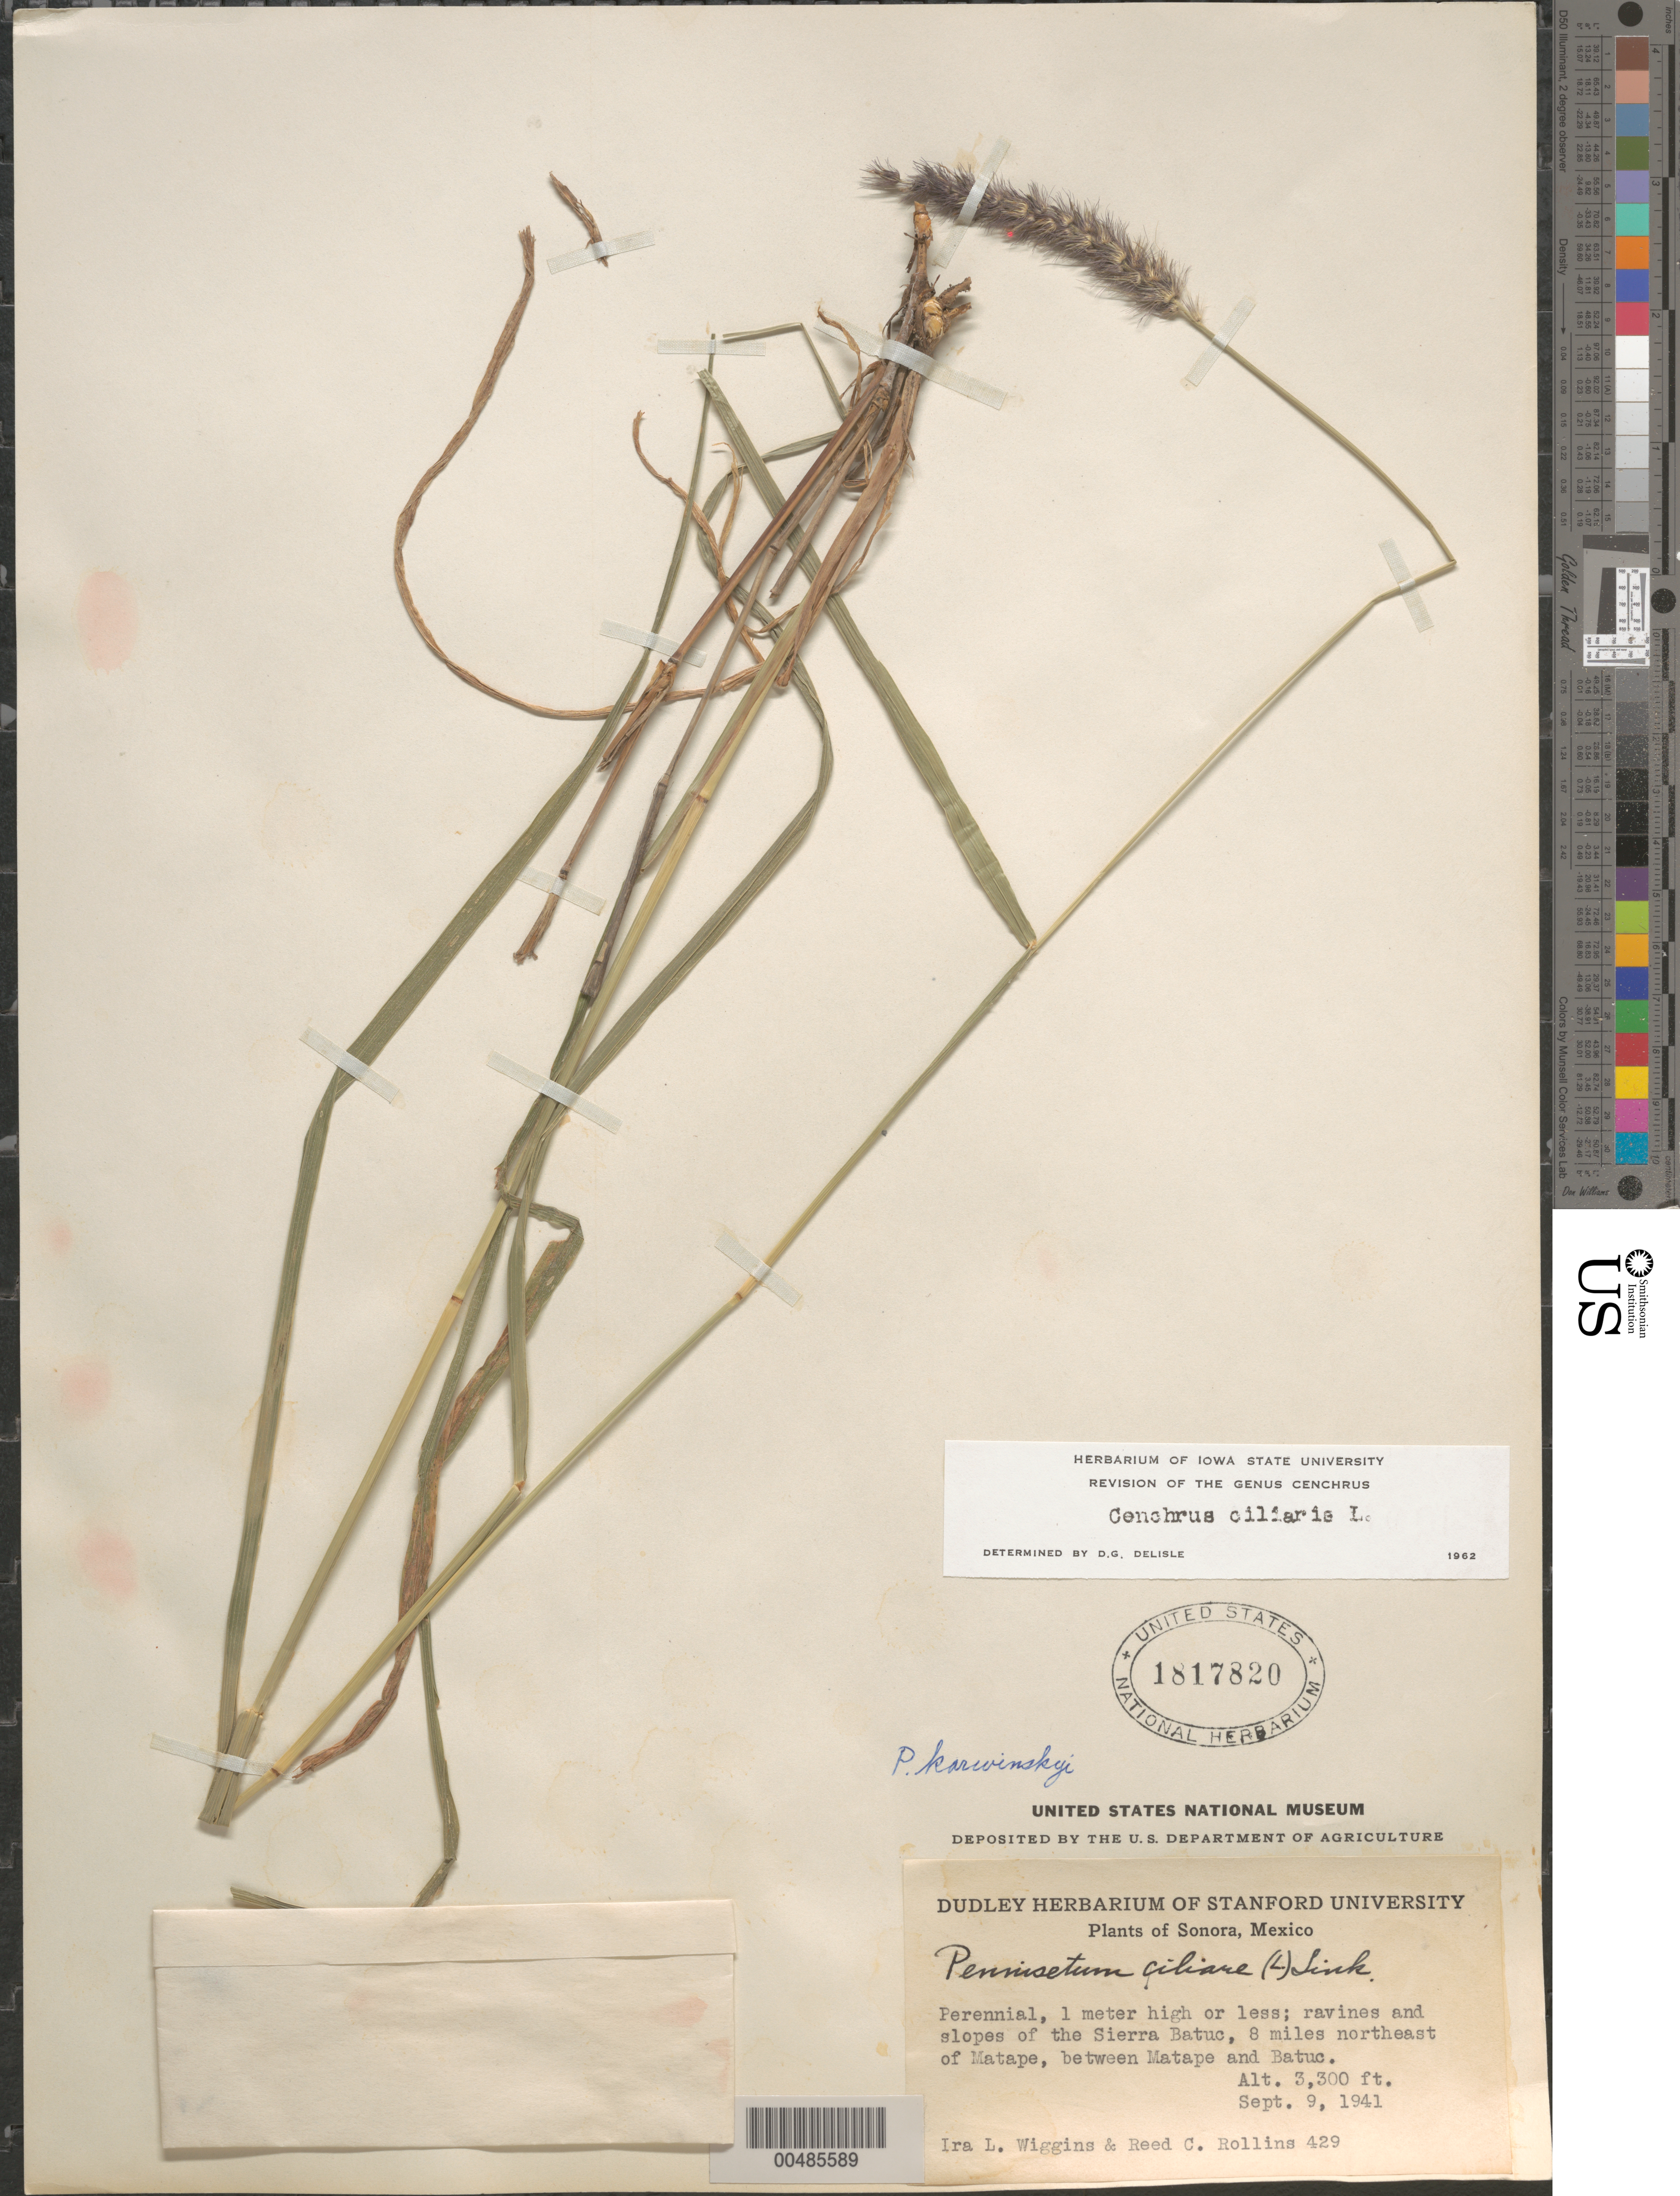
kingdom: Plantae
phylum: Tracheophyta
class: Liliopsida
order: Poales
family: Poaceae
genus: Cenchrus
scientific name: Cenchrus ciliaris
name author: L.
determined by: Delisle, D. G.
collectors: I. L. Wiggins & R. C. Rollins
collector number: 429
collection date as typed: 9 Sep 1941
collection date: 1941-09-09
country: Mexico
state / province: Sonora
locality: Slopes of the Sierra Batuc, 8 mi NE of Matape, between Matape & Batuc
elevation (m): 1006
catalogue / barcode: US 1817820